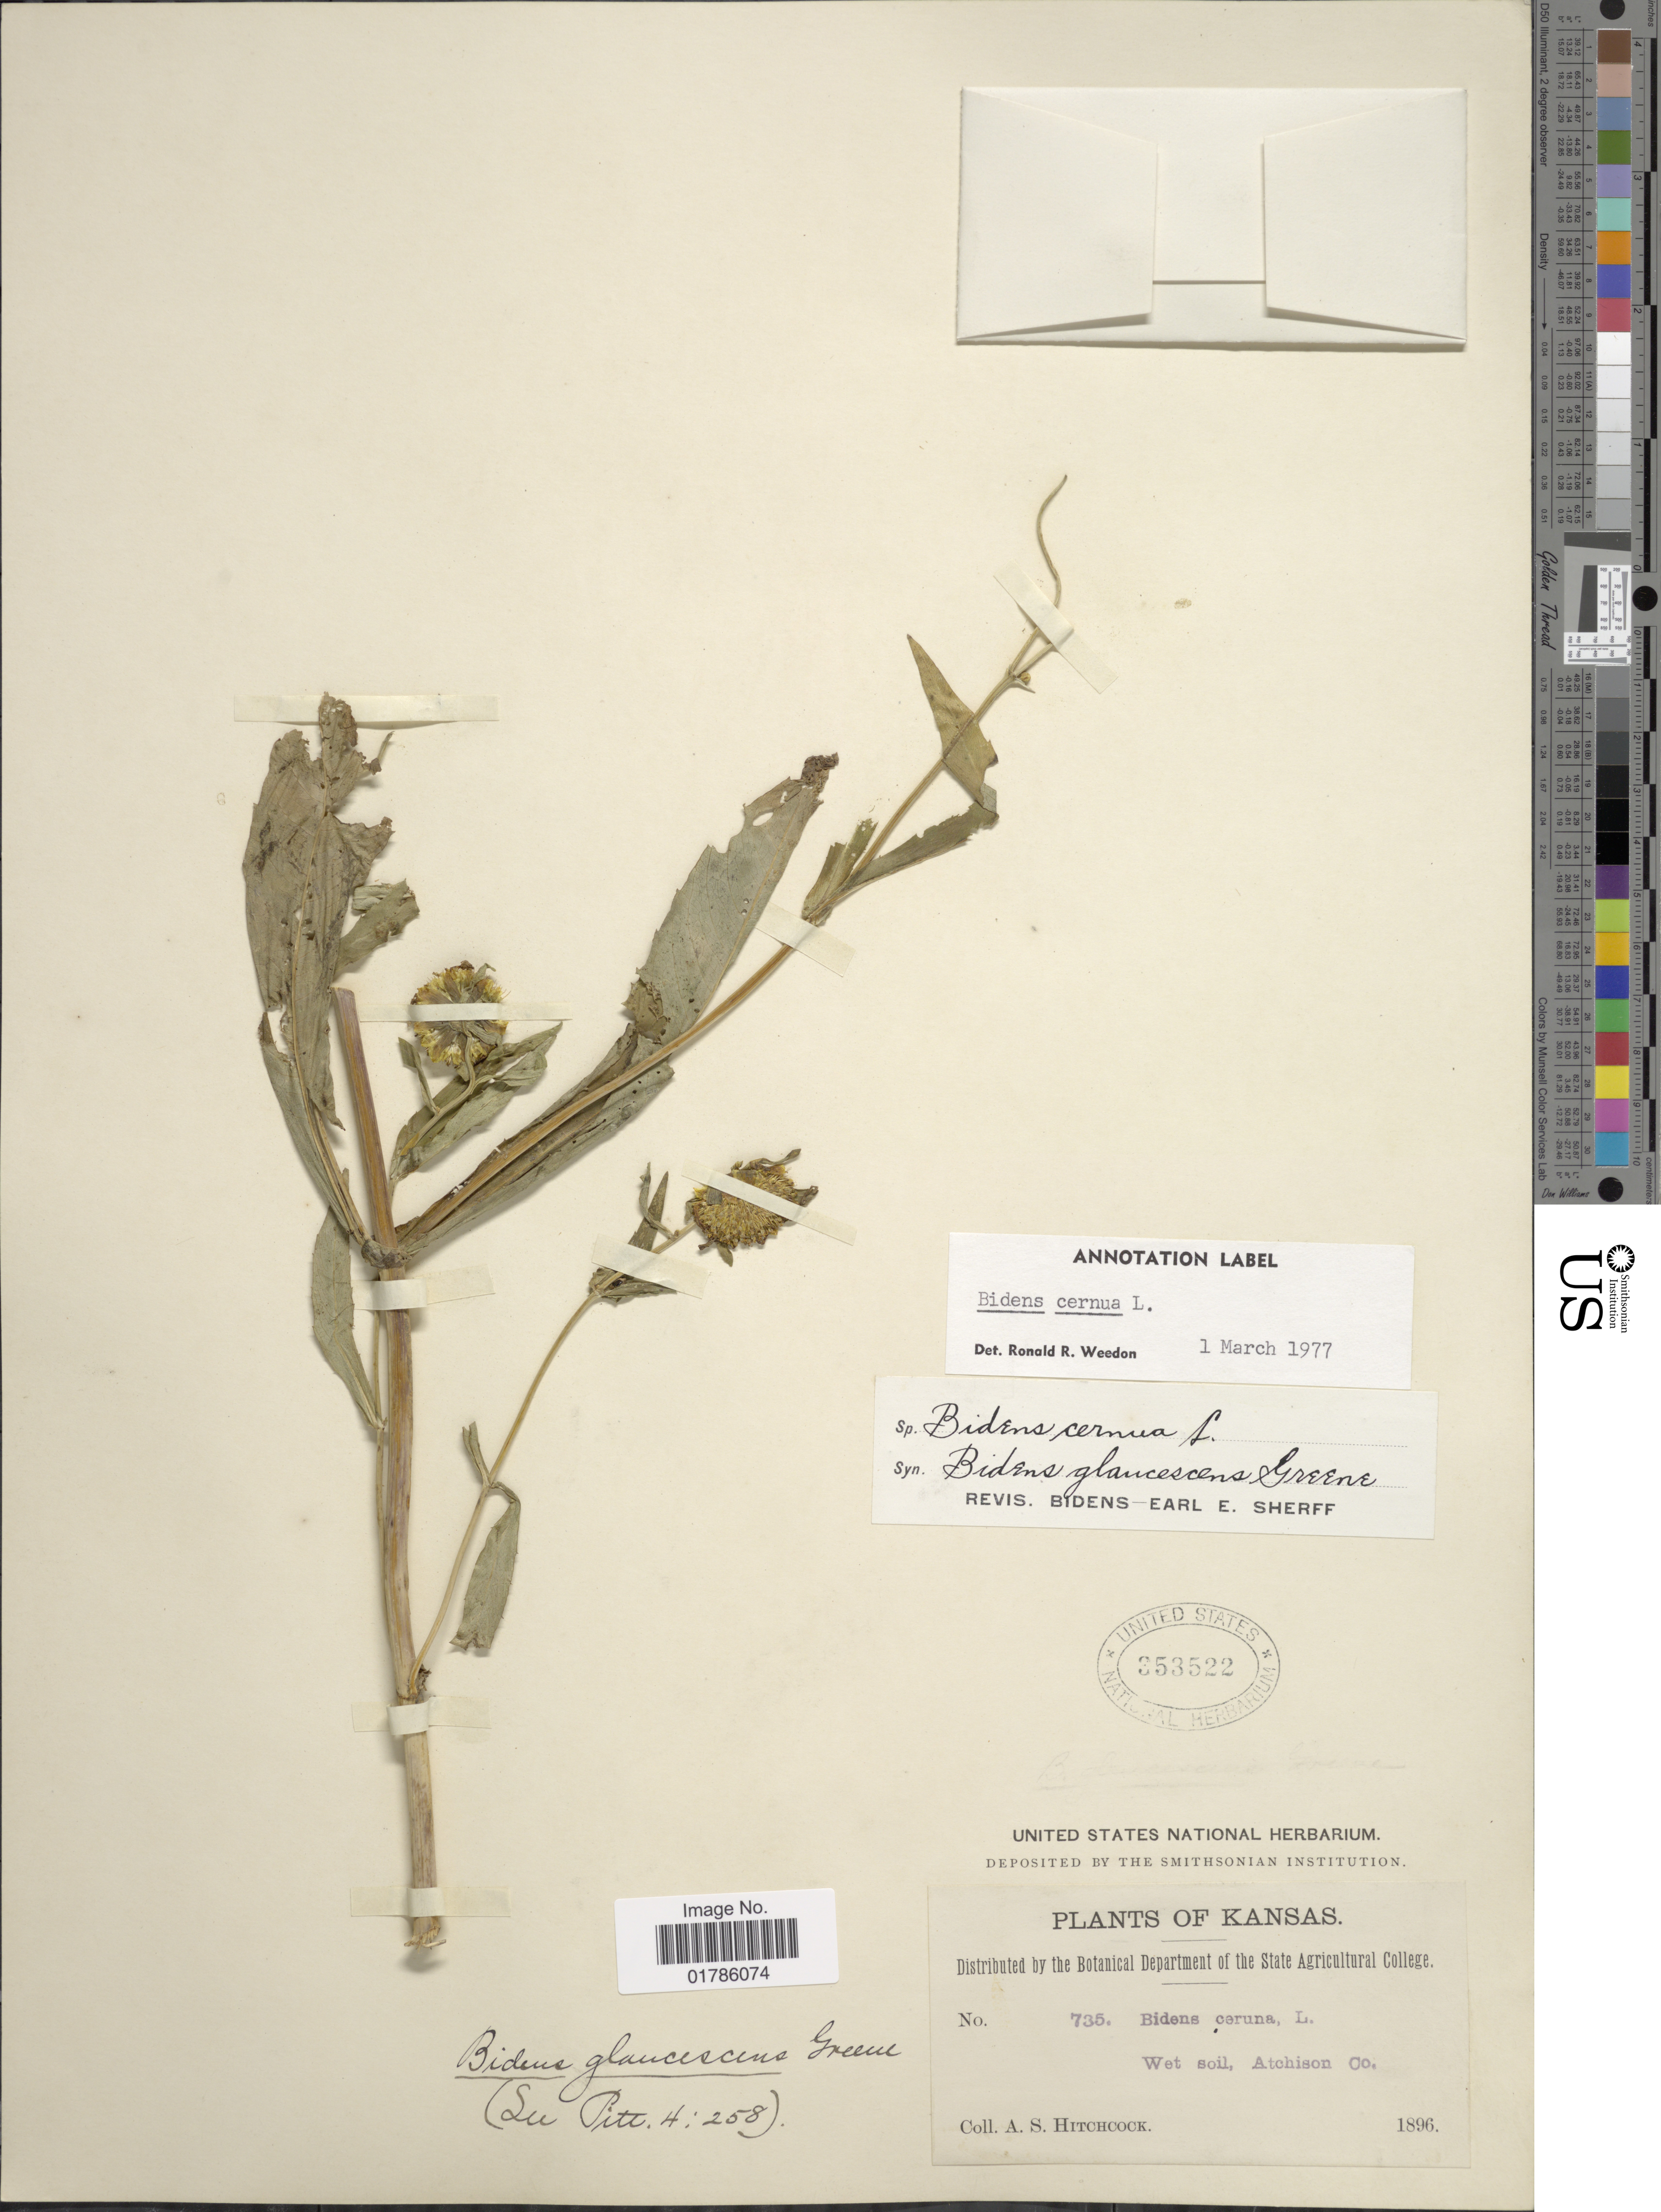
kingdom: Plantae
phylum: Tracheophyta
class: Magnoliopsida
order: Asterales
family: Asteraceae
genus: Bidens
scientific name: Bidens cernua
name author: L.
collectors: A. S. Hitchcock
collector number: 735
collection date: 1896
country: United States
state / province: Kansas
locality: Atchison Co.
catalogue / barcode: US 353522